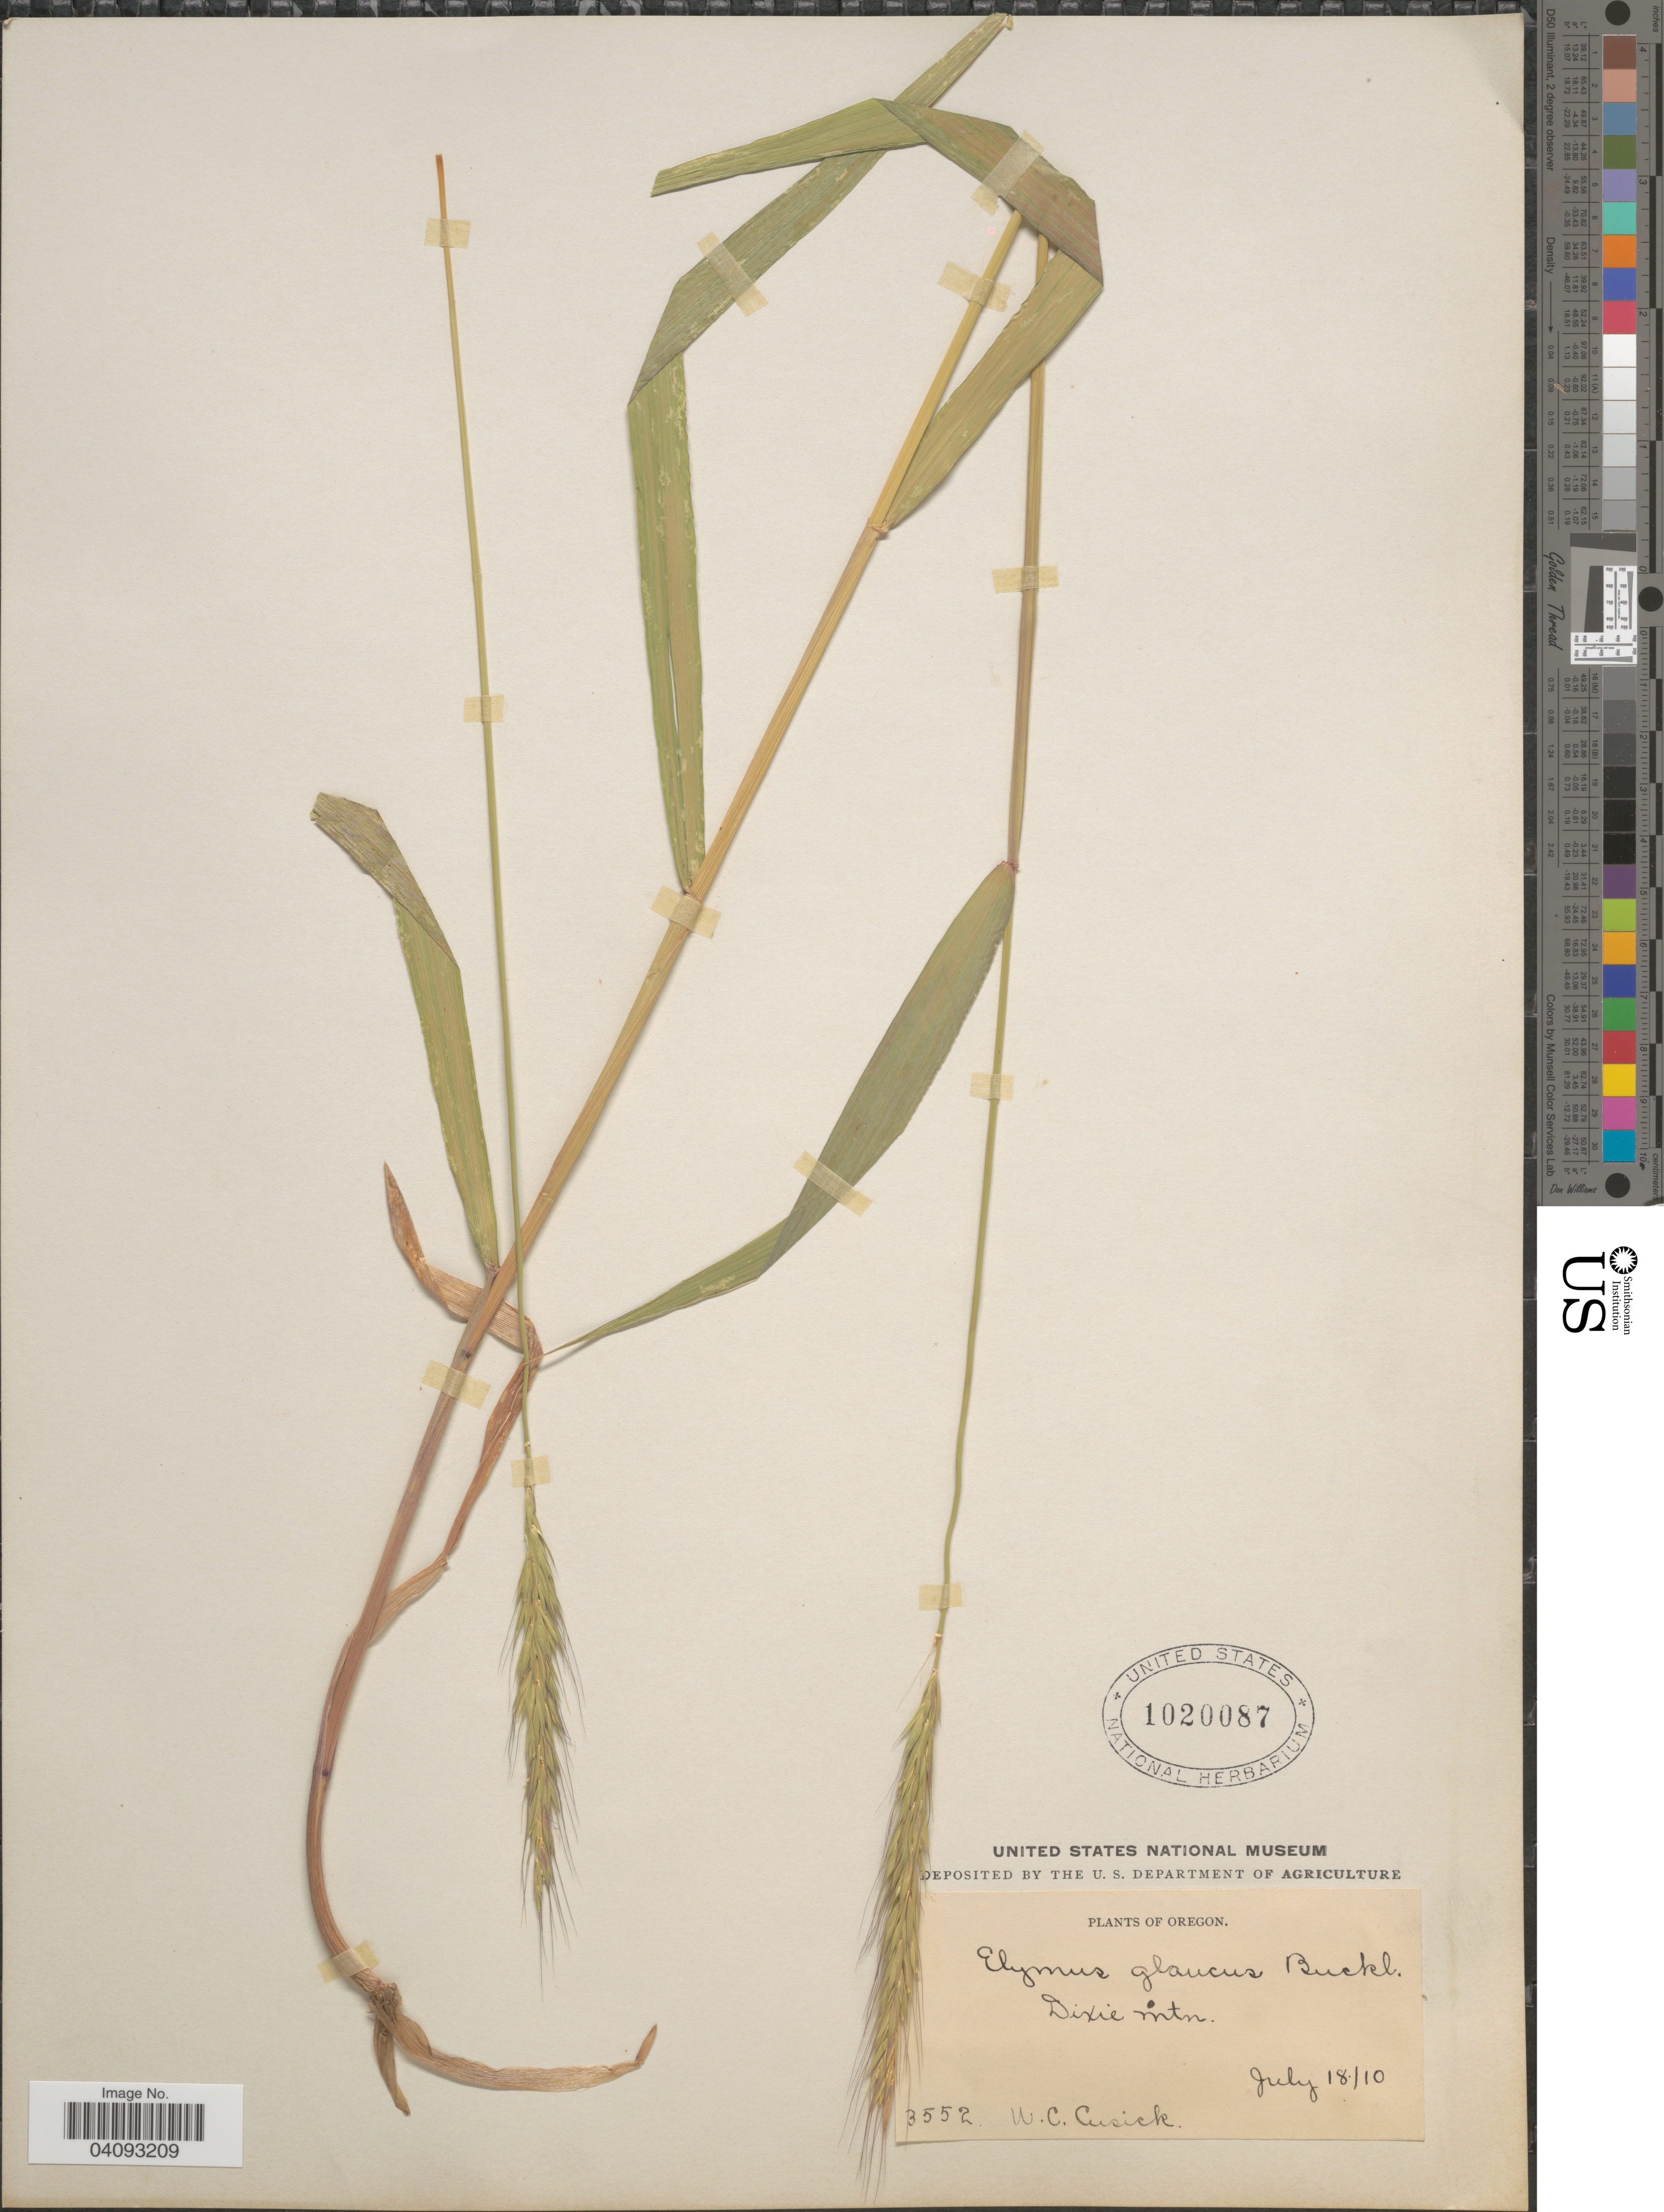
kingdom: Plantae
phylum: Tracheophyta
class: Liliopsida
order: Poales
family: Poaceae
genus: Elymus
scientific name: Elymus glaucus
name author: Buckley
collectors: W. C. Cusick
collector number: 3552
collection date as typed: Transcribed d/m/y: 18/7/10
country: United States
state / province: Oregon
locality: Dixie mtn.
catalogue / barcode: US 1020087